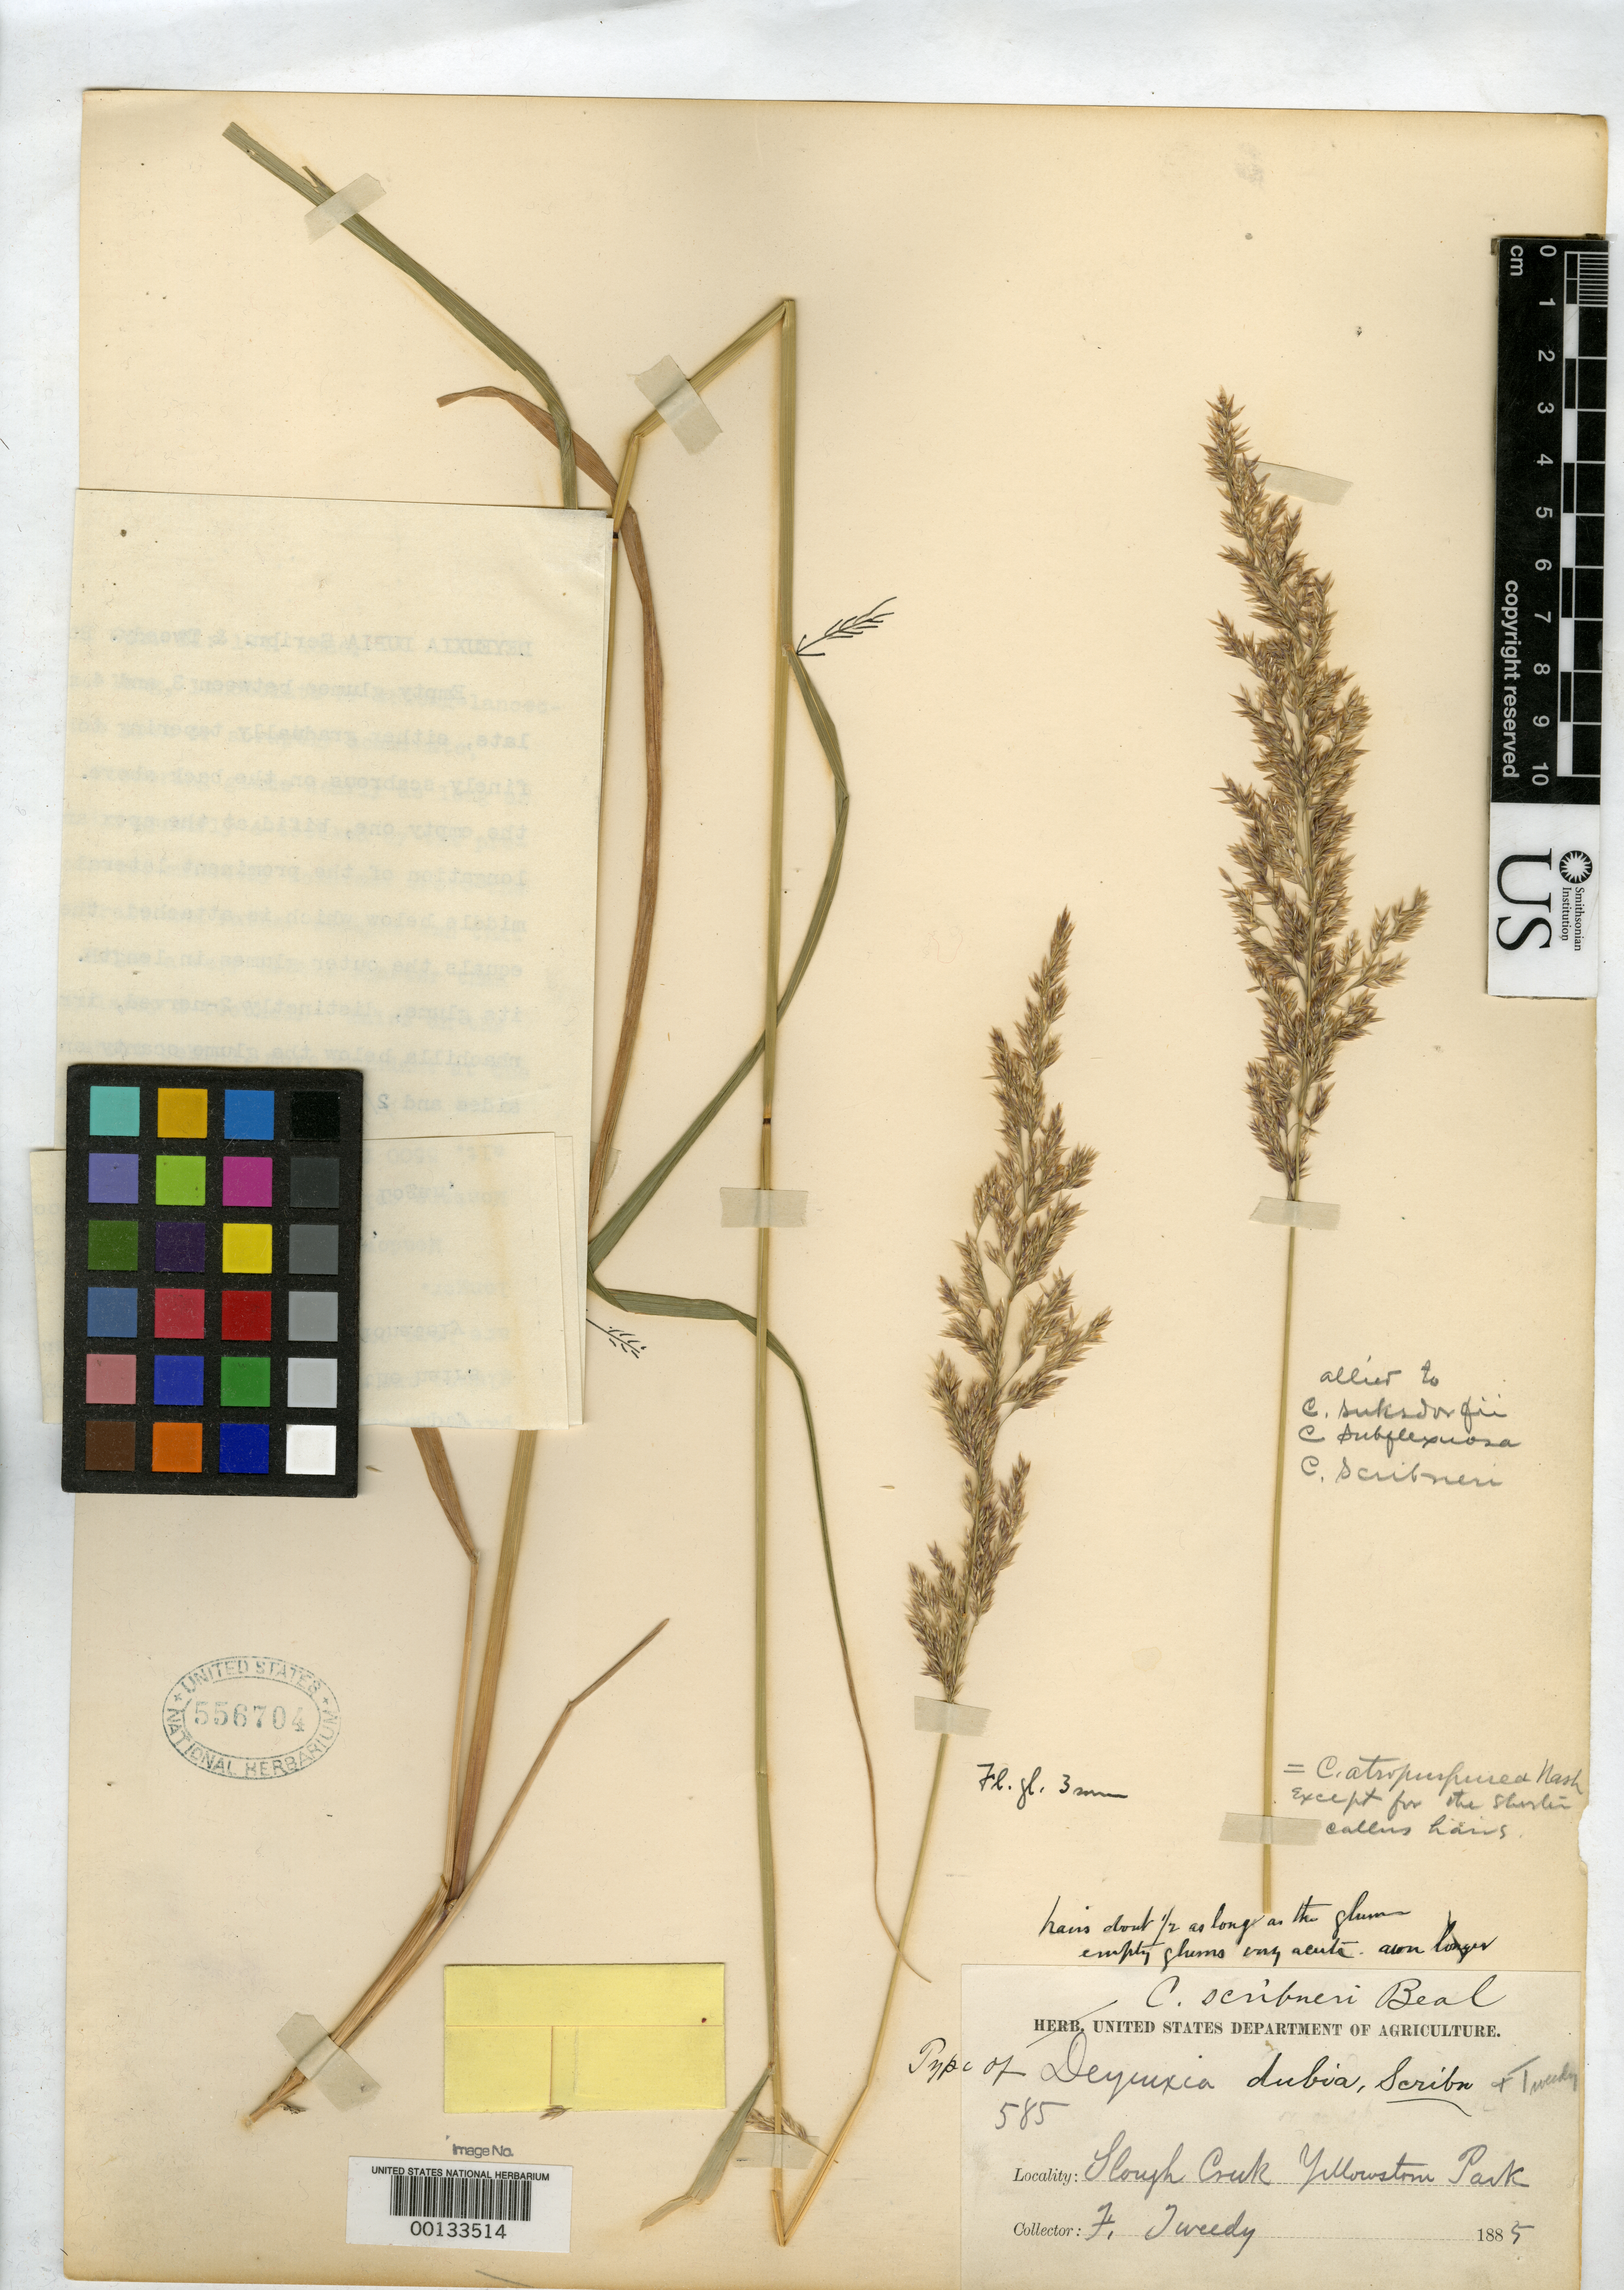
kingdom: Plantae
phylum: Tracheophyta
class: Liliopsida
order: Poales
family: Poaceae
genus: Deyeuxia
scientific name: Deyeuxia dubia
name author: Scribn. & Tweedy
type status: Isotype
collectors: F. Tweedy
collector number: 585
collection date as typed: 1885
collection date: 1885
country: United States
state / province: Wyoming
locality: Slough Creek, Yellowstone Natl. Park; alt. 6700 ft.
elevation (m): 2042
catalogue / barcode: US 556704